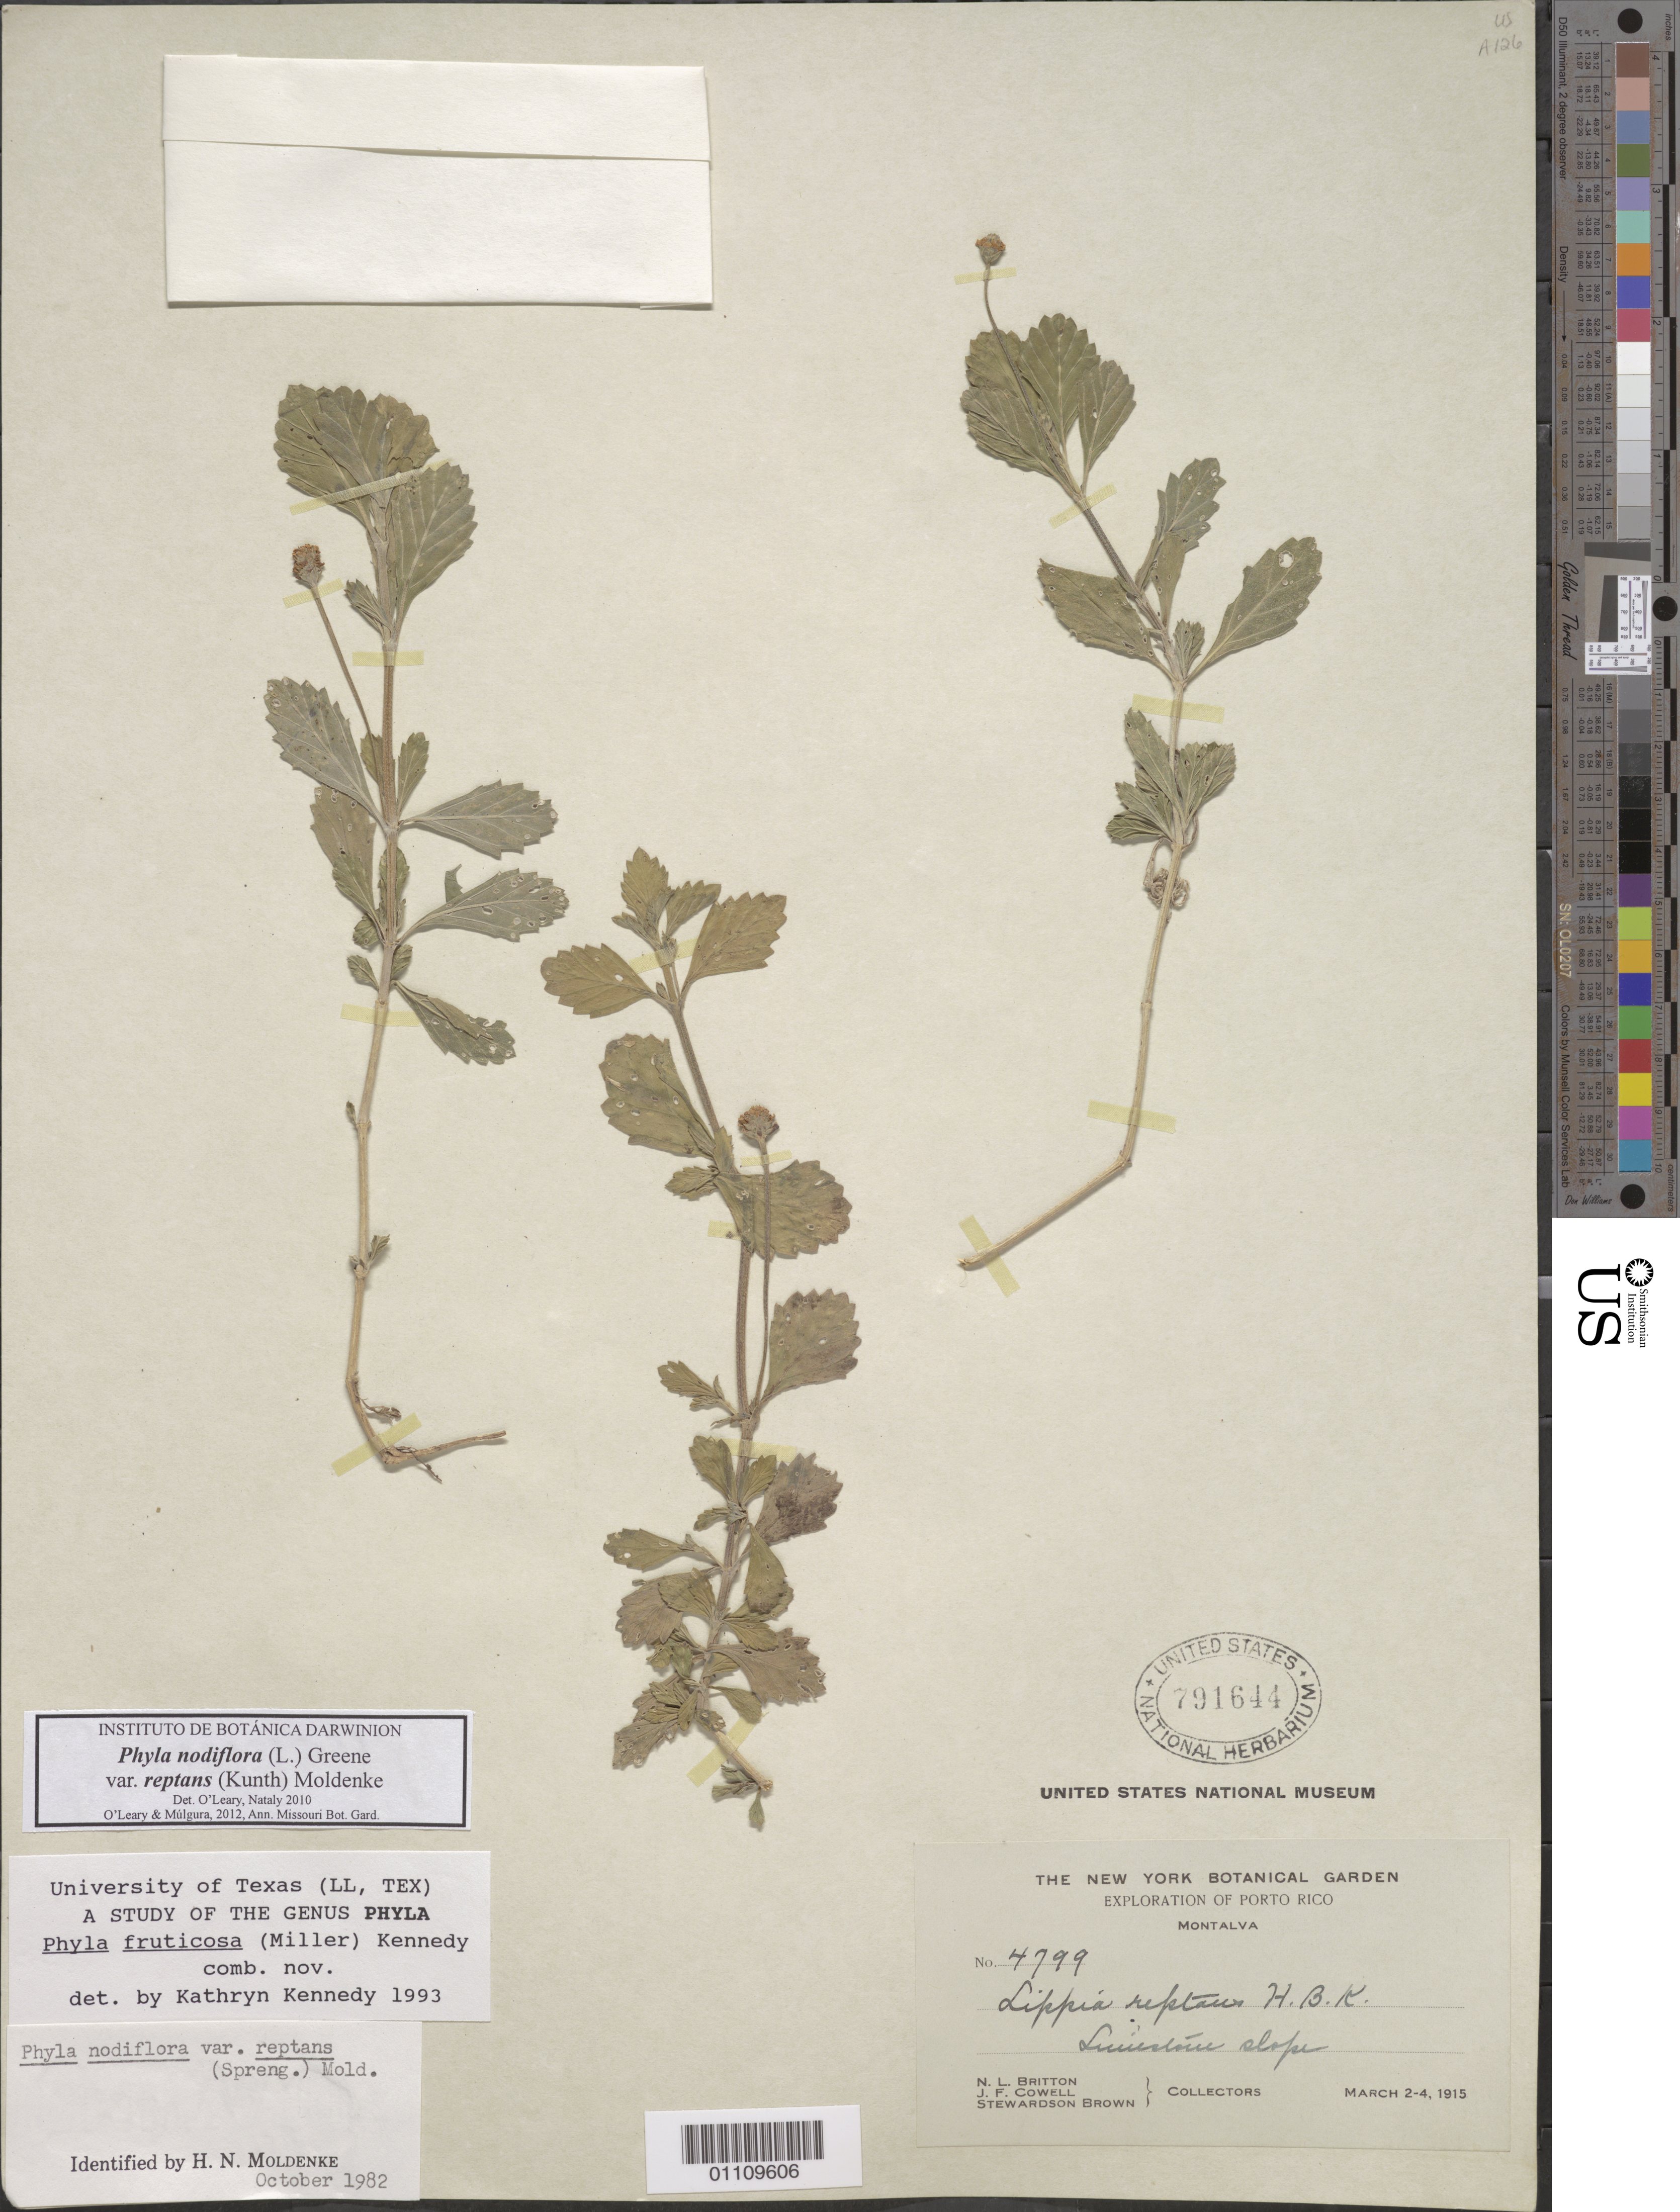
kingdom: Plantae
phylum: Tracheophyta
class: Magnoliopsida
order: Lamiales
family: Verbenaceae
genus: Phyla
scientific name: Phyla nodiflora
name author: (L.) Greene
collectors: N. Britton, J. F. Cowell & S. Brown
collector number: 4799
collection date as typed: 02 Mar 1915 to 04 Mar 1915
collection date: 1915-03-02/1915-03-04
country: Puerto Rico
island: Puerto Rico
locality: Montalva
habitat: Limestone slope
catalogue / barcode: US 791644